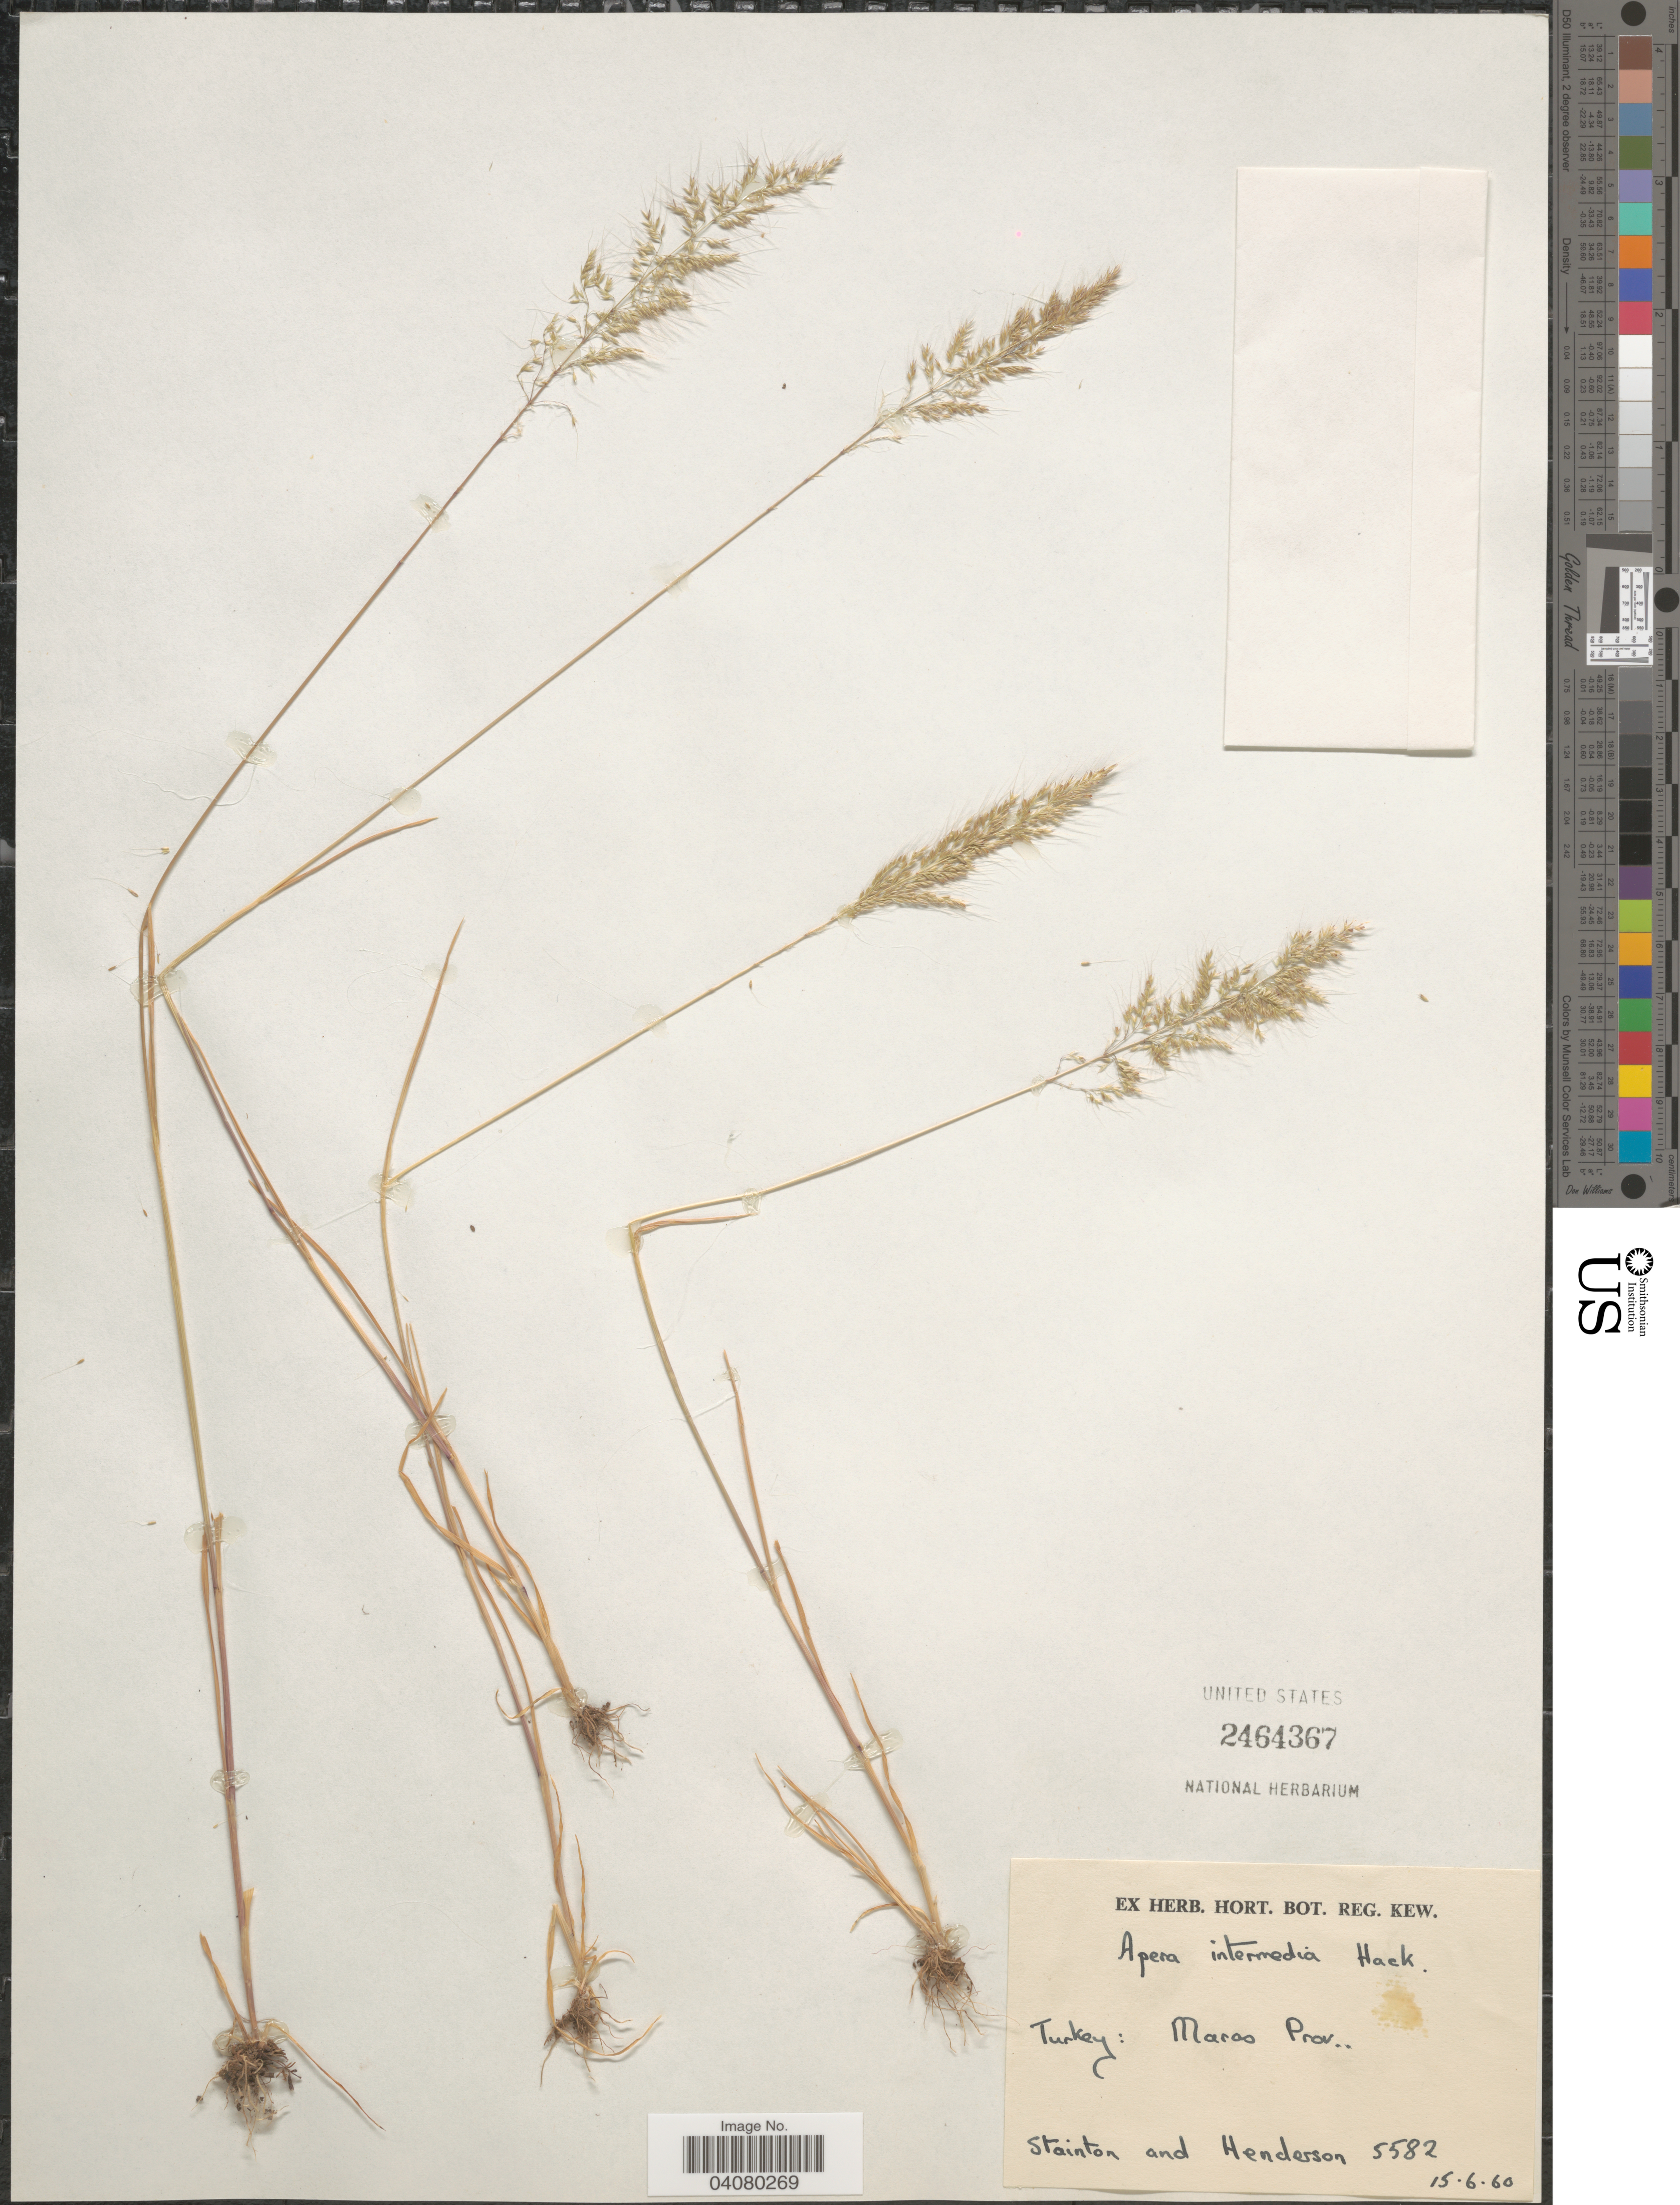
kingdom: Plantae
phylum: Tracheophyta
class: Liliopsida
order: Poales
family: Poaceae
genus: Apera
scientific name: Apera interrupta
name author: (L.) P. Beauv.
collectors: -. Stainton & -. Henderson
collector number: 5582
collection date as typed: Transcribed d/m/y: 15/6/60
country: Turkey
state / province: Kahramanmaras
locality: Maras Prov.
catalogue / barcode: US 2464367